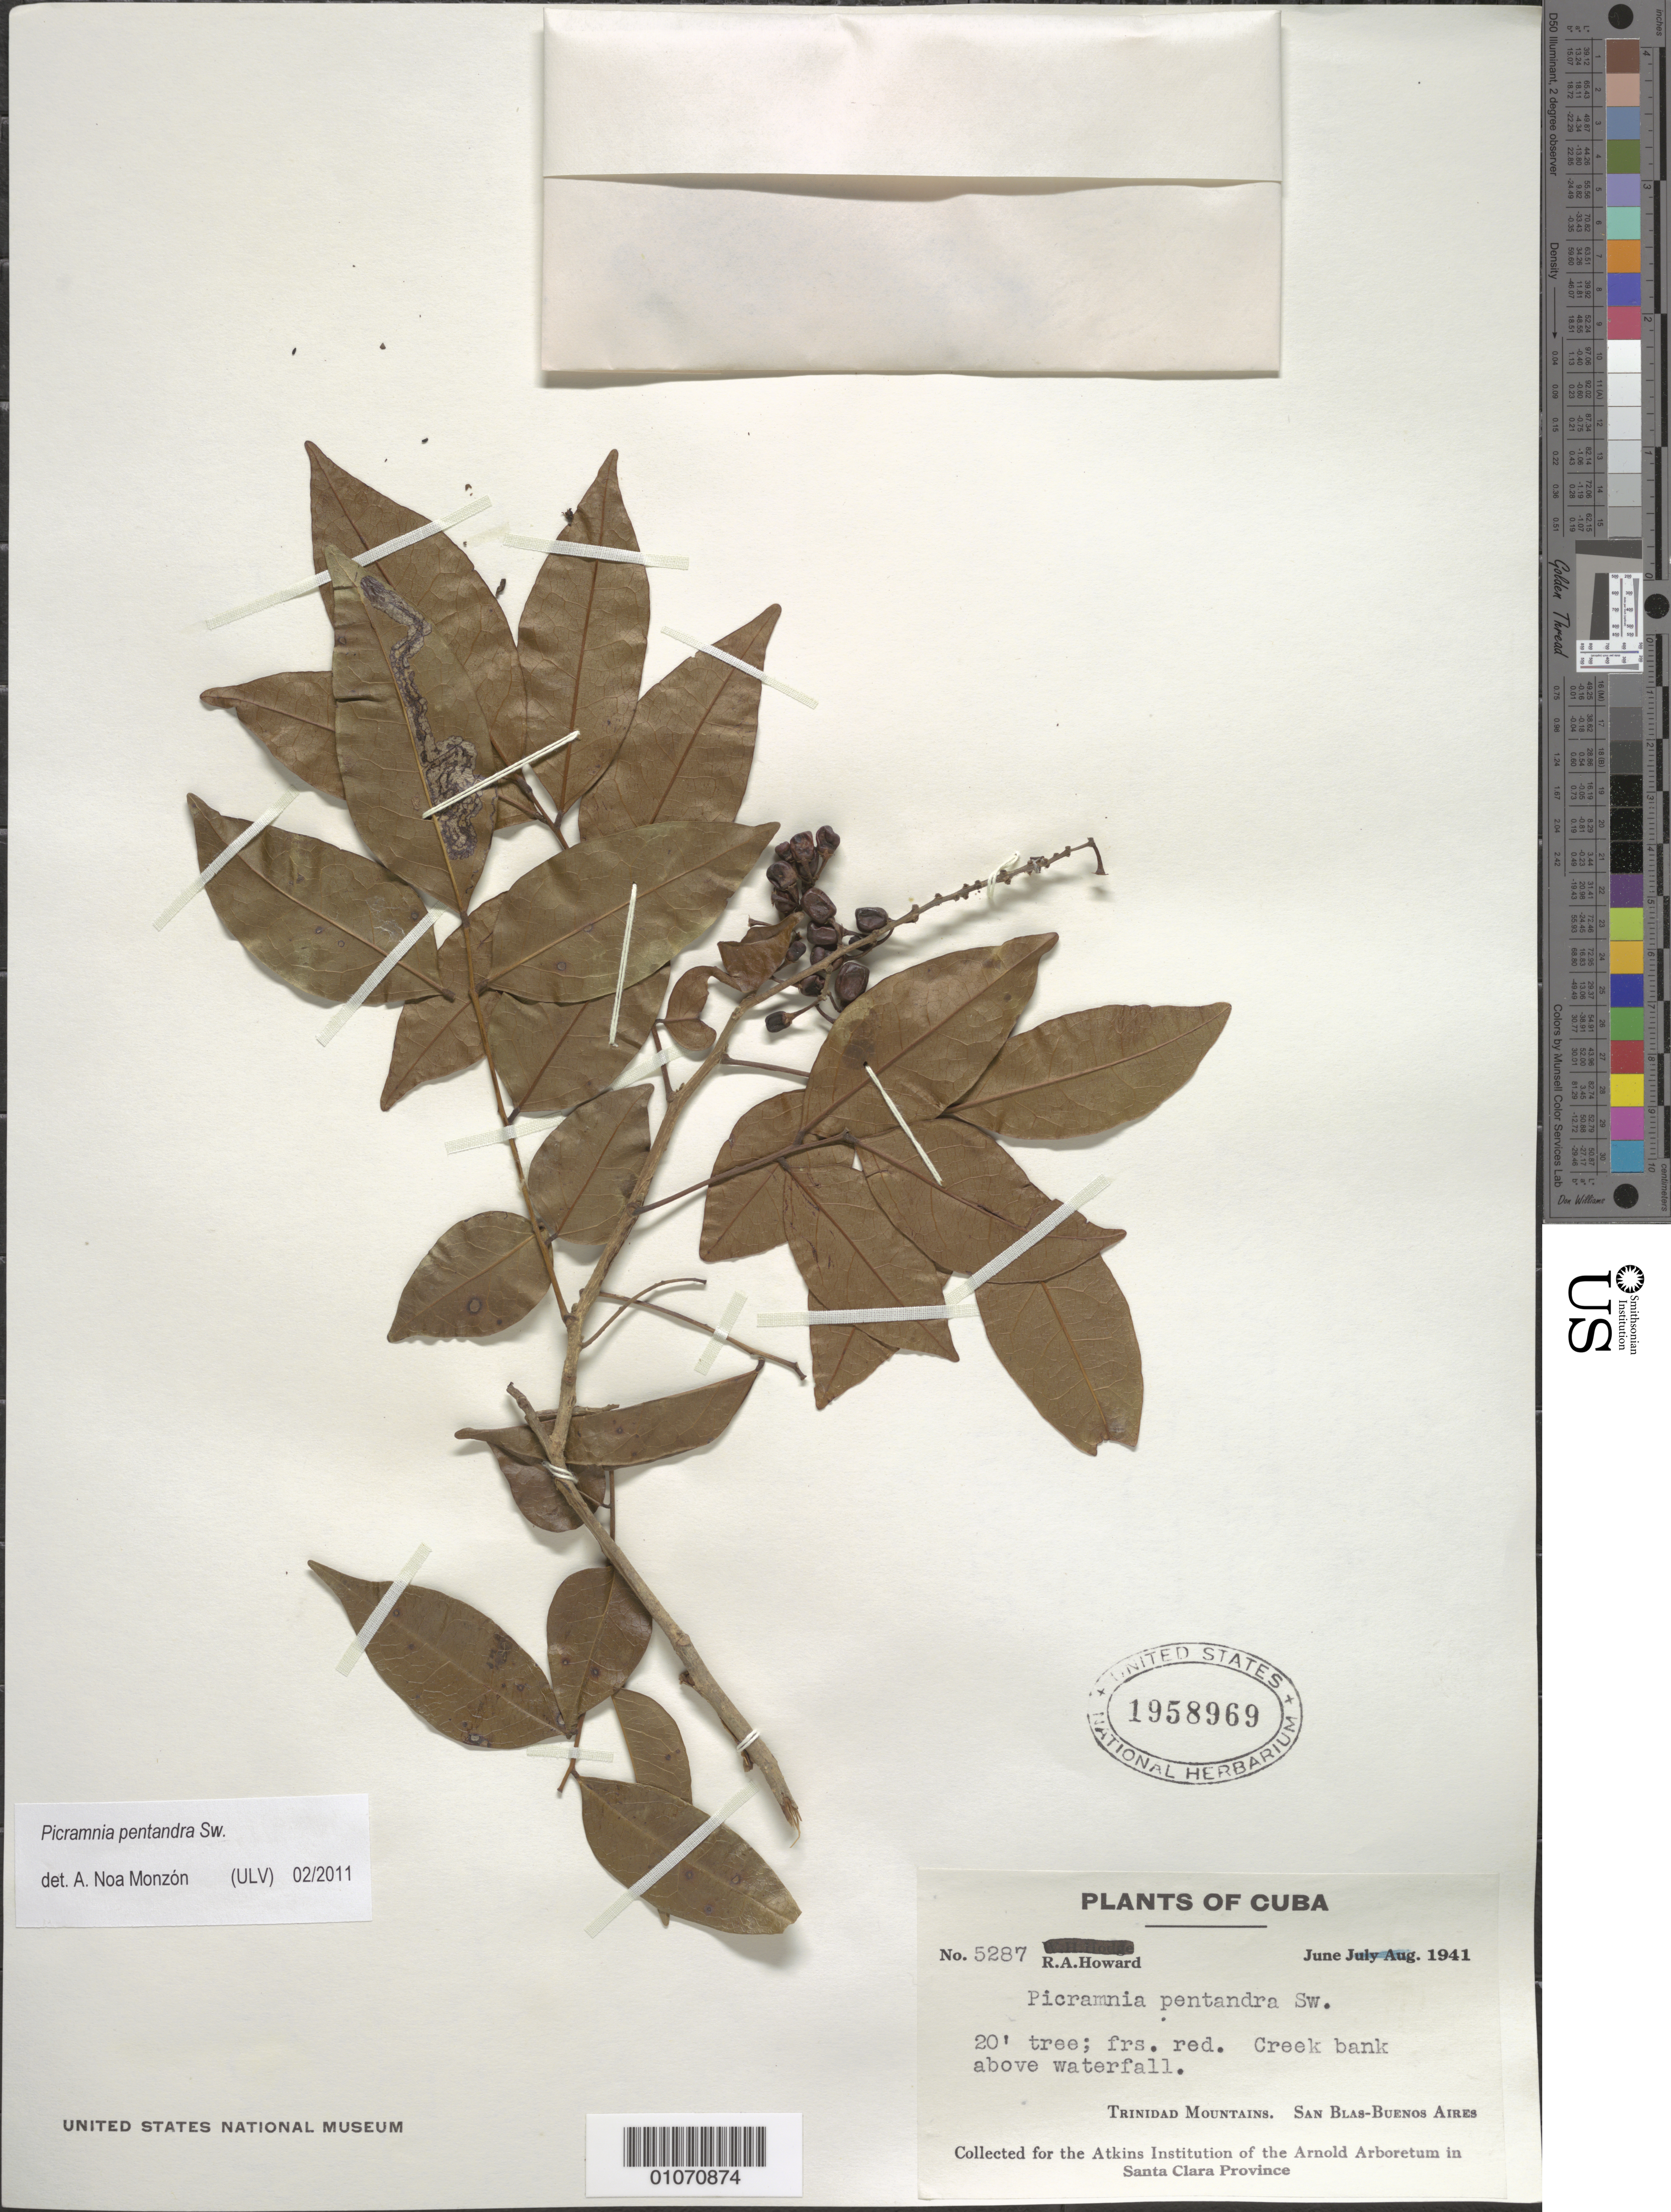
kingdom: Plantae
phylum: Tracheophyta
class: Magnoliopsida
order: Picramniales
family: Picramniaceae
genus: Picramnia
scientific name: Picramnia pentandra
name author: Sw.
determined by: Noa Monzón, A.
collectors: R. A. Howard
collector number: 5287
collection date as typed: Jun 1941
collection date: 1941-06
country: Cuba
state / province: Santa Clara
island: Cuba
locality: San Blas-Buenos Aires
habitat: Creek bank above waterfall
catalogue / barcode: US 1958969